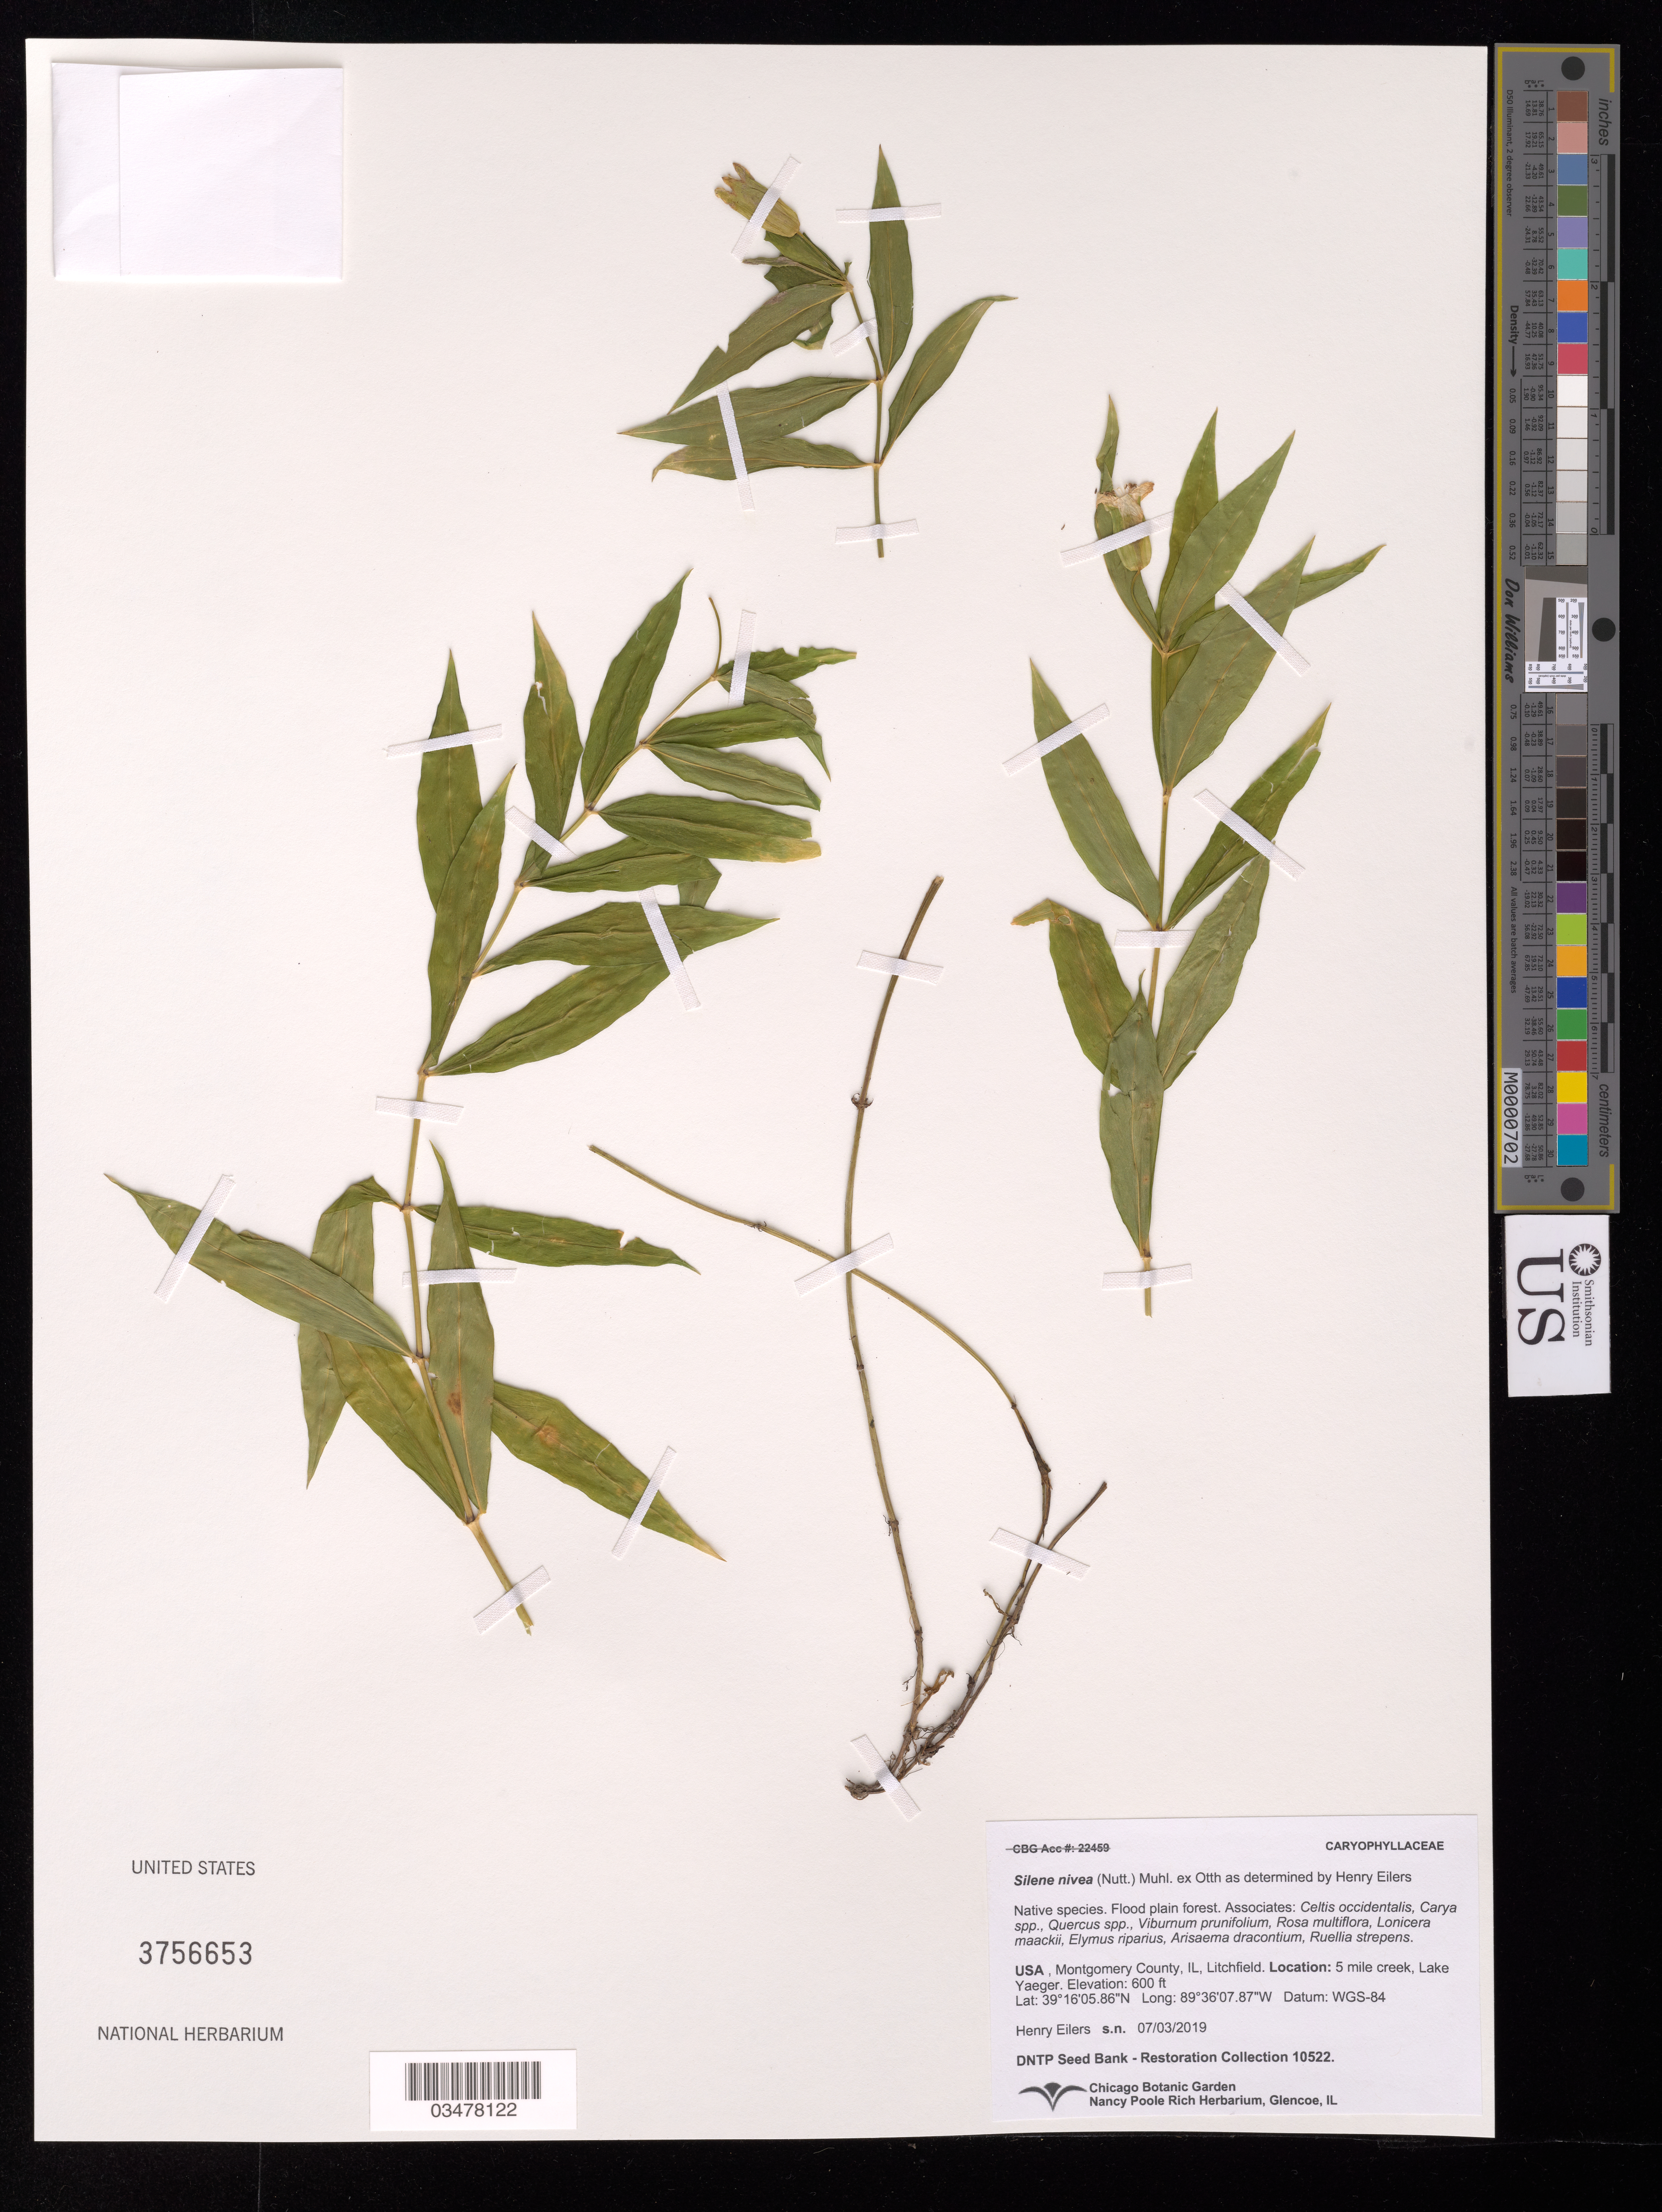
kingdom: Plantae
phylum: Tracheophyta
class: Magnoliopsida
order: Caryophyllales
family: Caryophyllaceae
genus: Silene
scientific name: Silene nivea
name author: (Nutt.) Muhl. ex DC.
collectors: H. Eilers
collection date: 2019-07-03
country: United States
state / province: Illinois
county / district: Montgomery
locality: Litchfield. Yaeger Lake. 5 mile creek.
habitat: Flood plain forest. With Carya sp., Quercus sp., Elymus riparius, Ruellia strepens, etc.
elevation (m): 183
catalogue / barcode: US 3756653